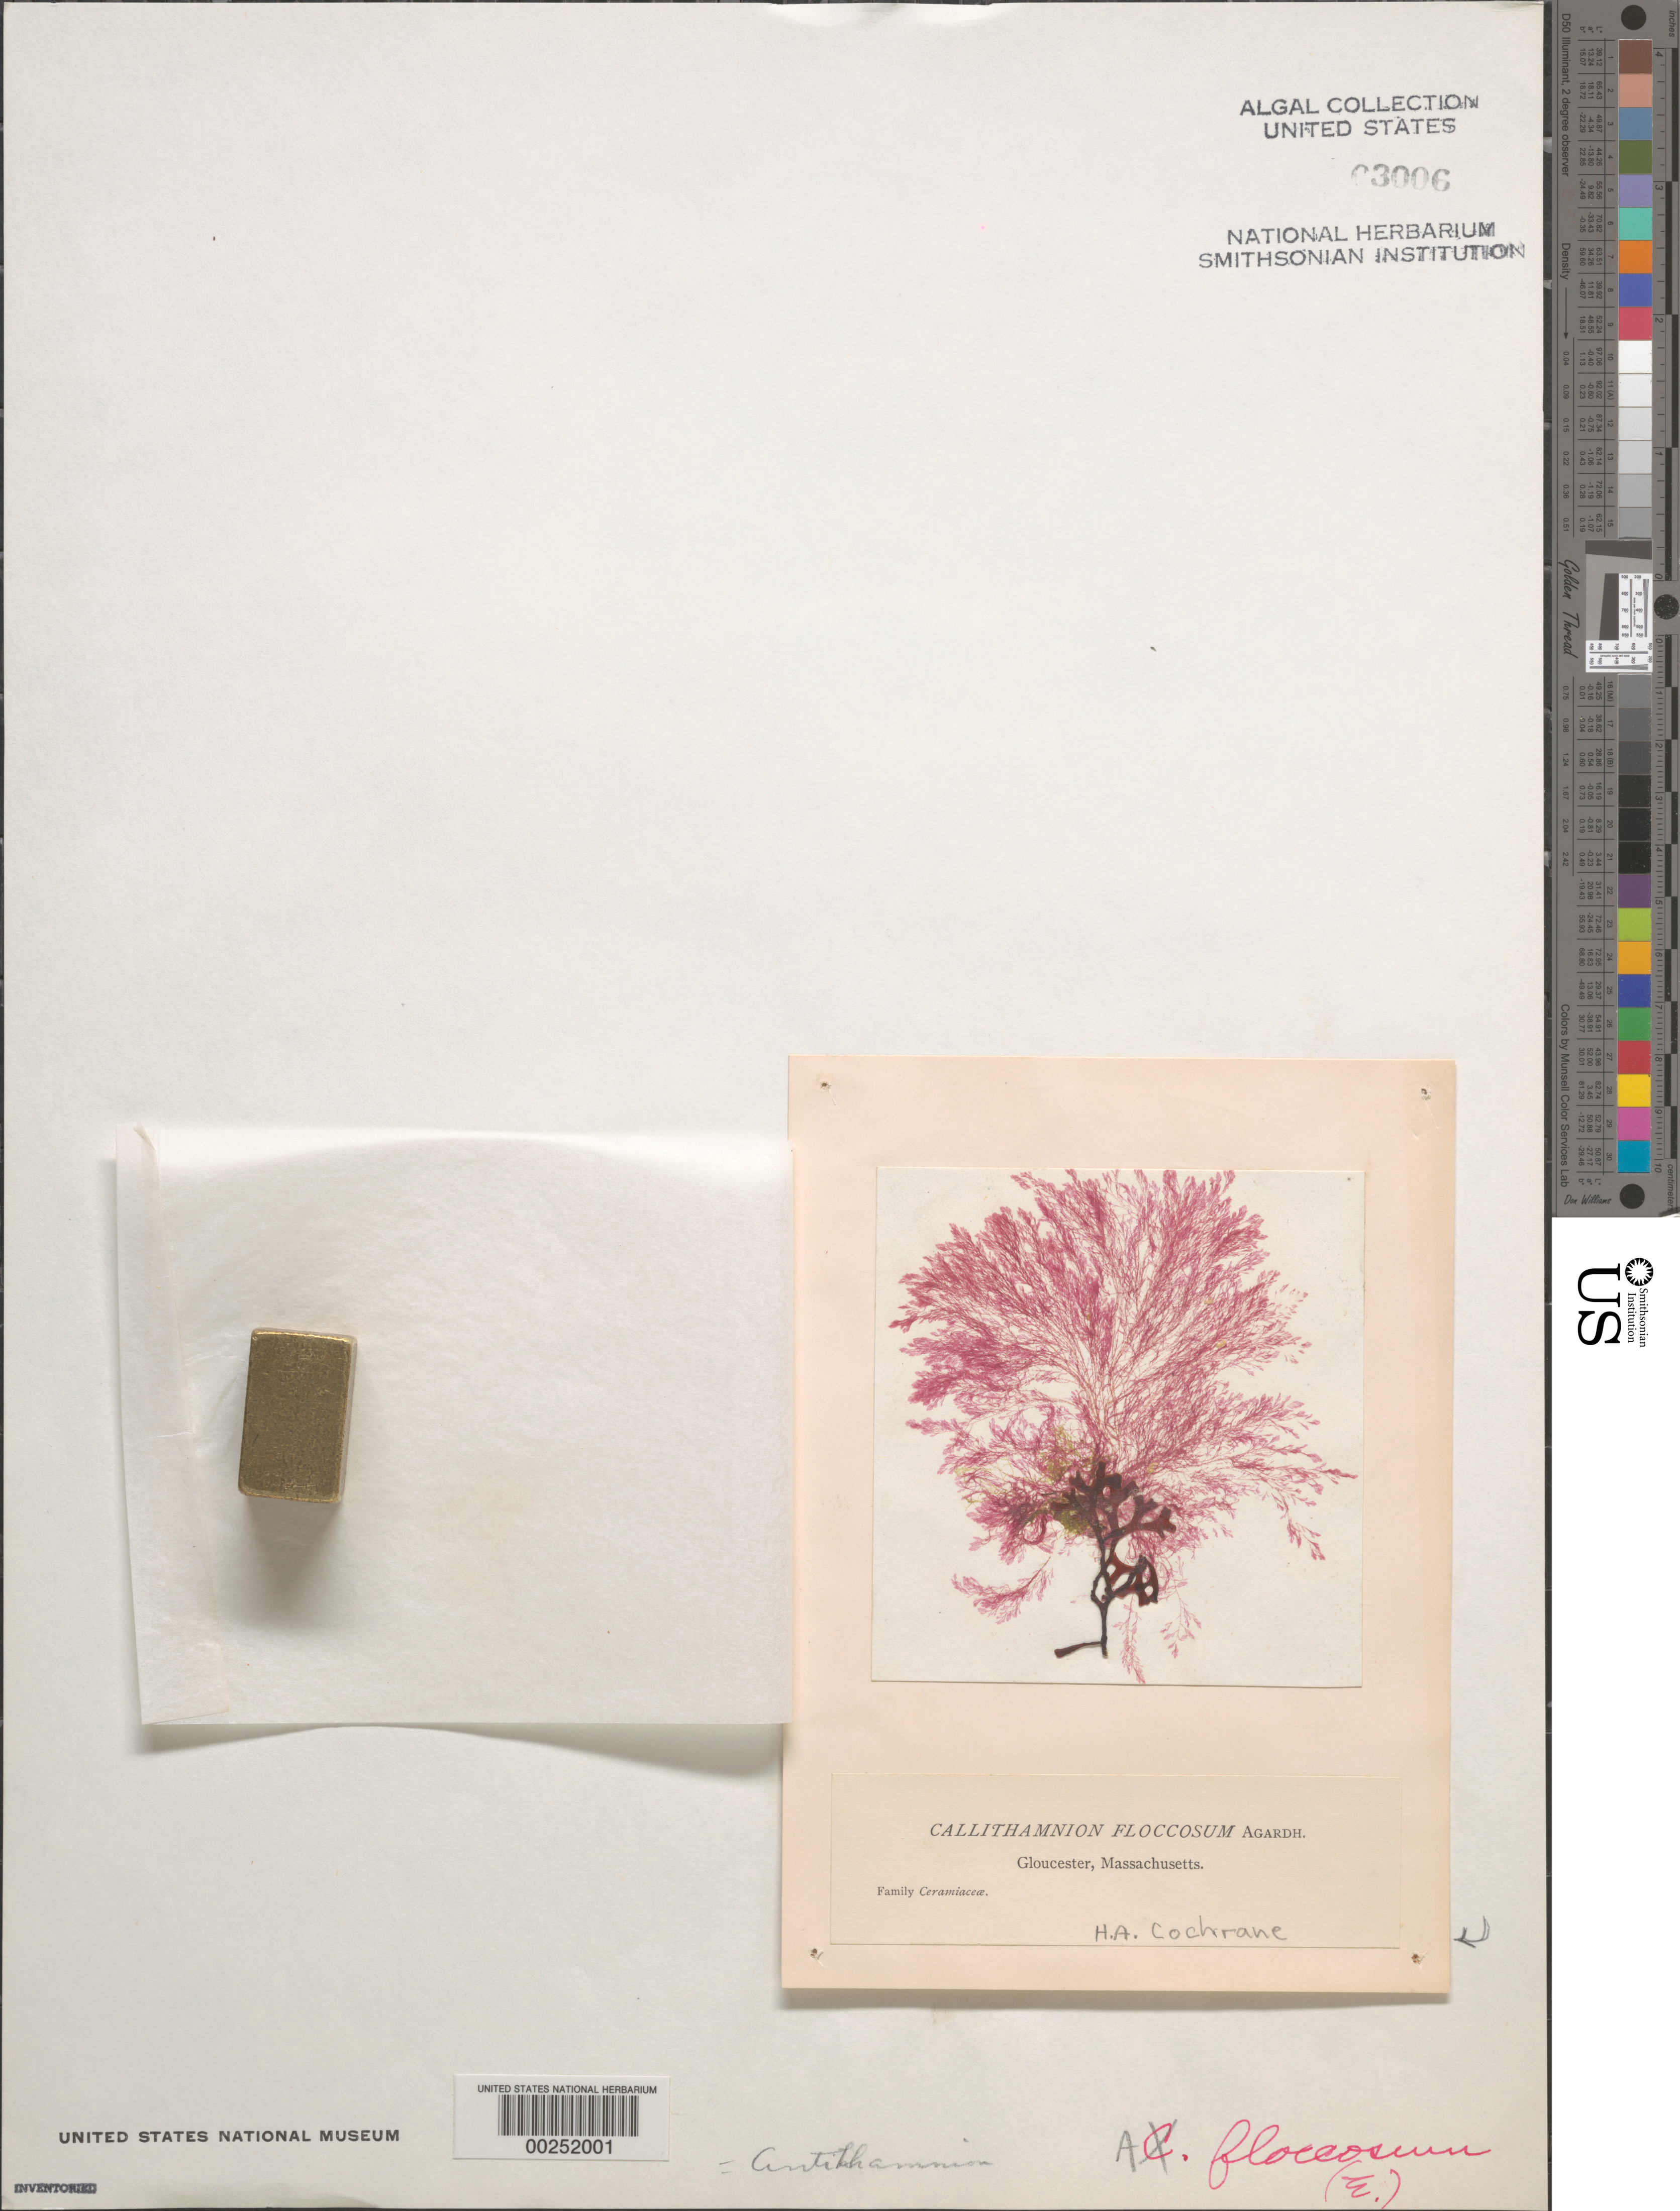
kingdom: Plantae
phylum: Rhodophyta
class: Florideophyceae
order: Ceramiales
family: Ceramiaceae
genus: Antithamnionella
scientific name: Antithamnionella floccosa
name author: (O.F. Muell.) Whittick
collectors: H. Cochrane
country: United States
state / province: Massachusetts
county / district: Essex County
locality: Gloucester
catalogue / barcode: US 3006